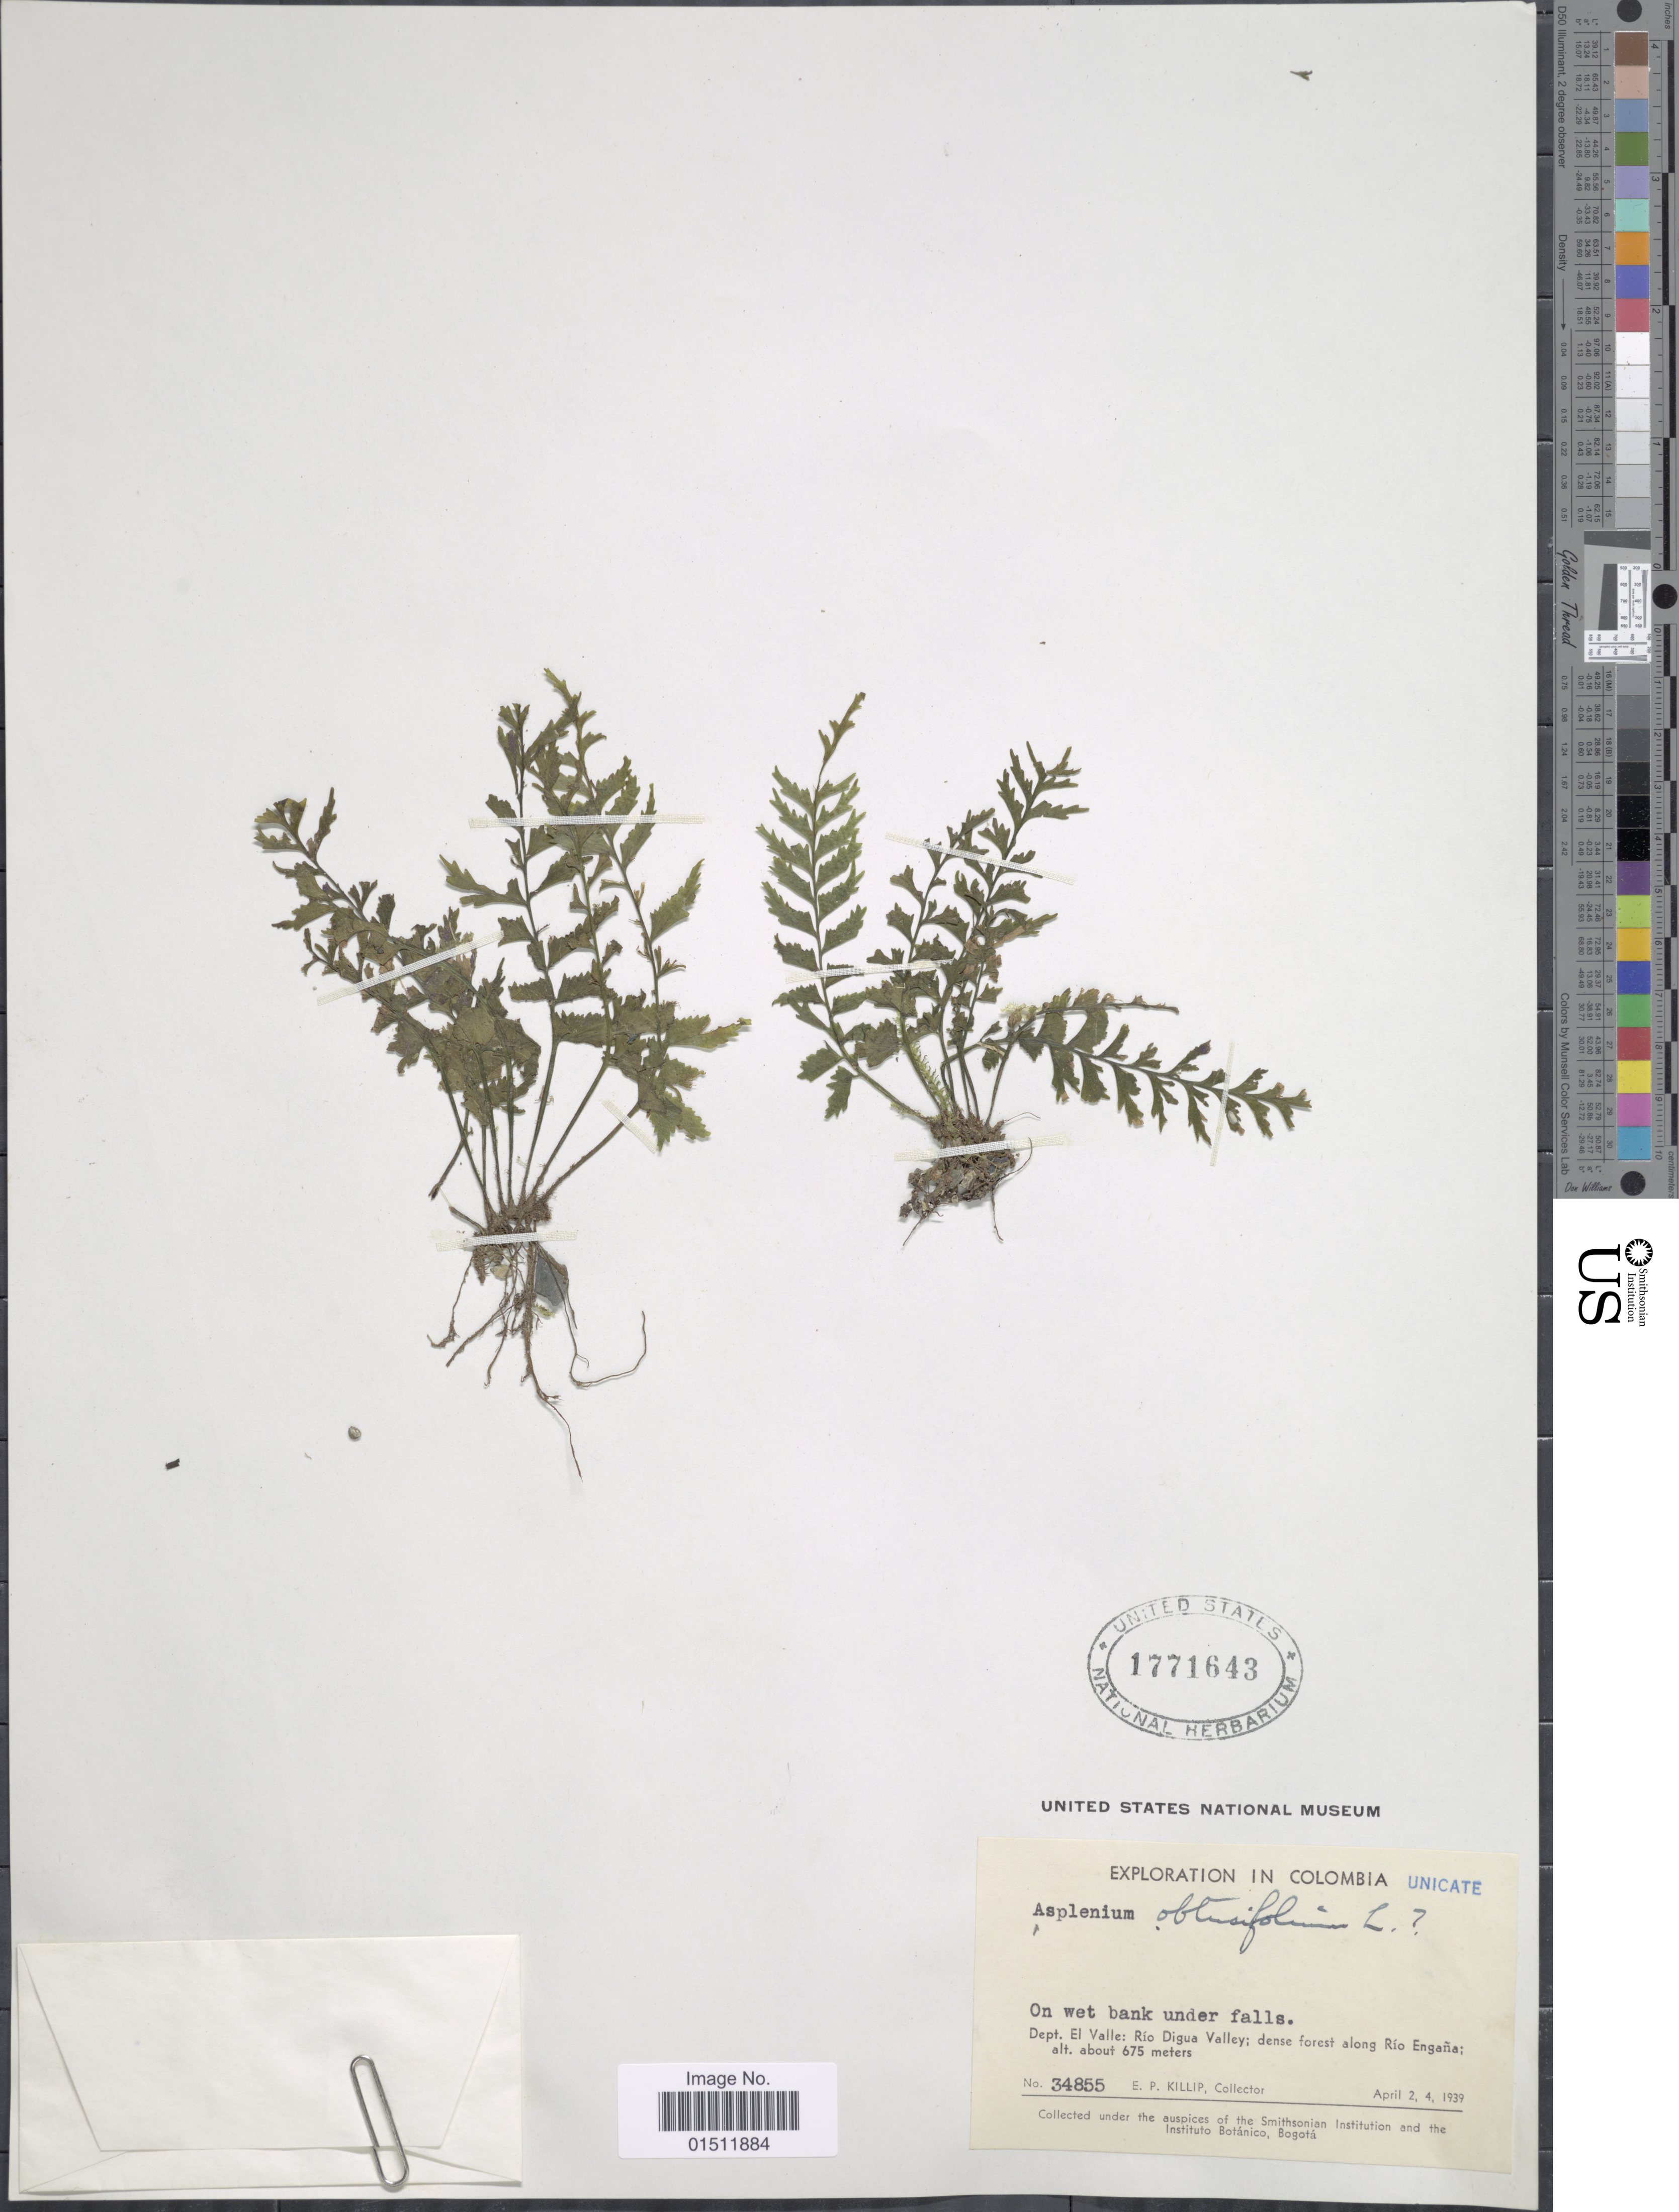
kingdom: Plantae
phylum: Tracheophyta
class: Polypodiopsida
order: Polypodiales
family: Aspleniaceae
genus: Asplenium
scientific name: Asplenium obtusifolium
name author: L.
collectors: E. P. Killip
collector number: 34855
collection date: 1939-04-02/1939-04-04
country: Colombia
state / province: Valle del Cauca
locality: Dept. El Valle:Rio Digua; dens forest along Rio Engana.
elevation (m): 675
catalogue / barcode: US 1771643